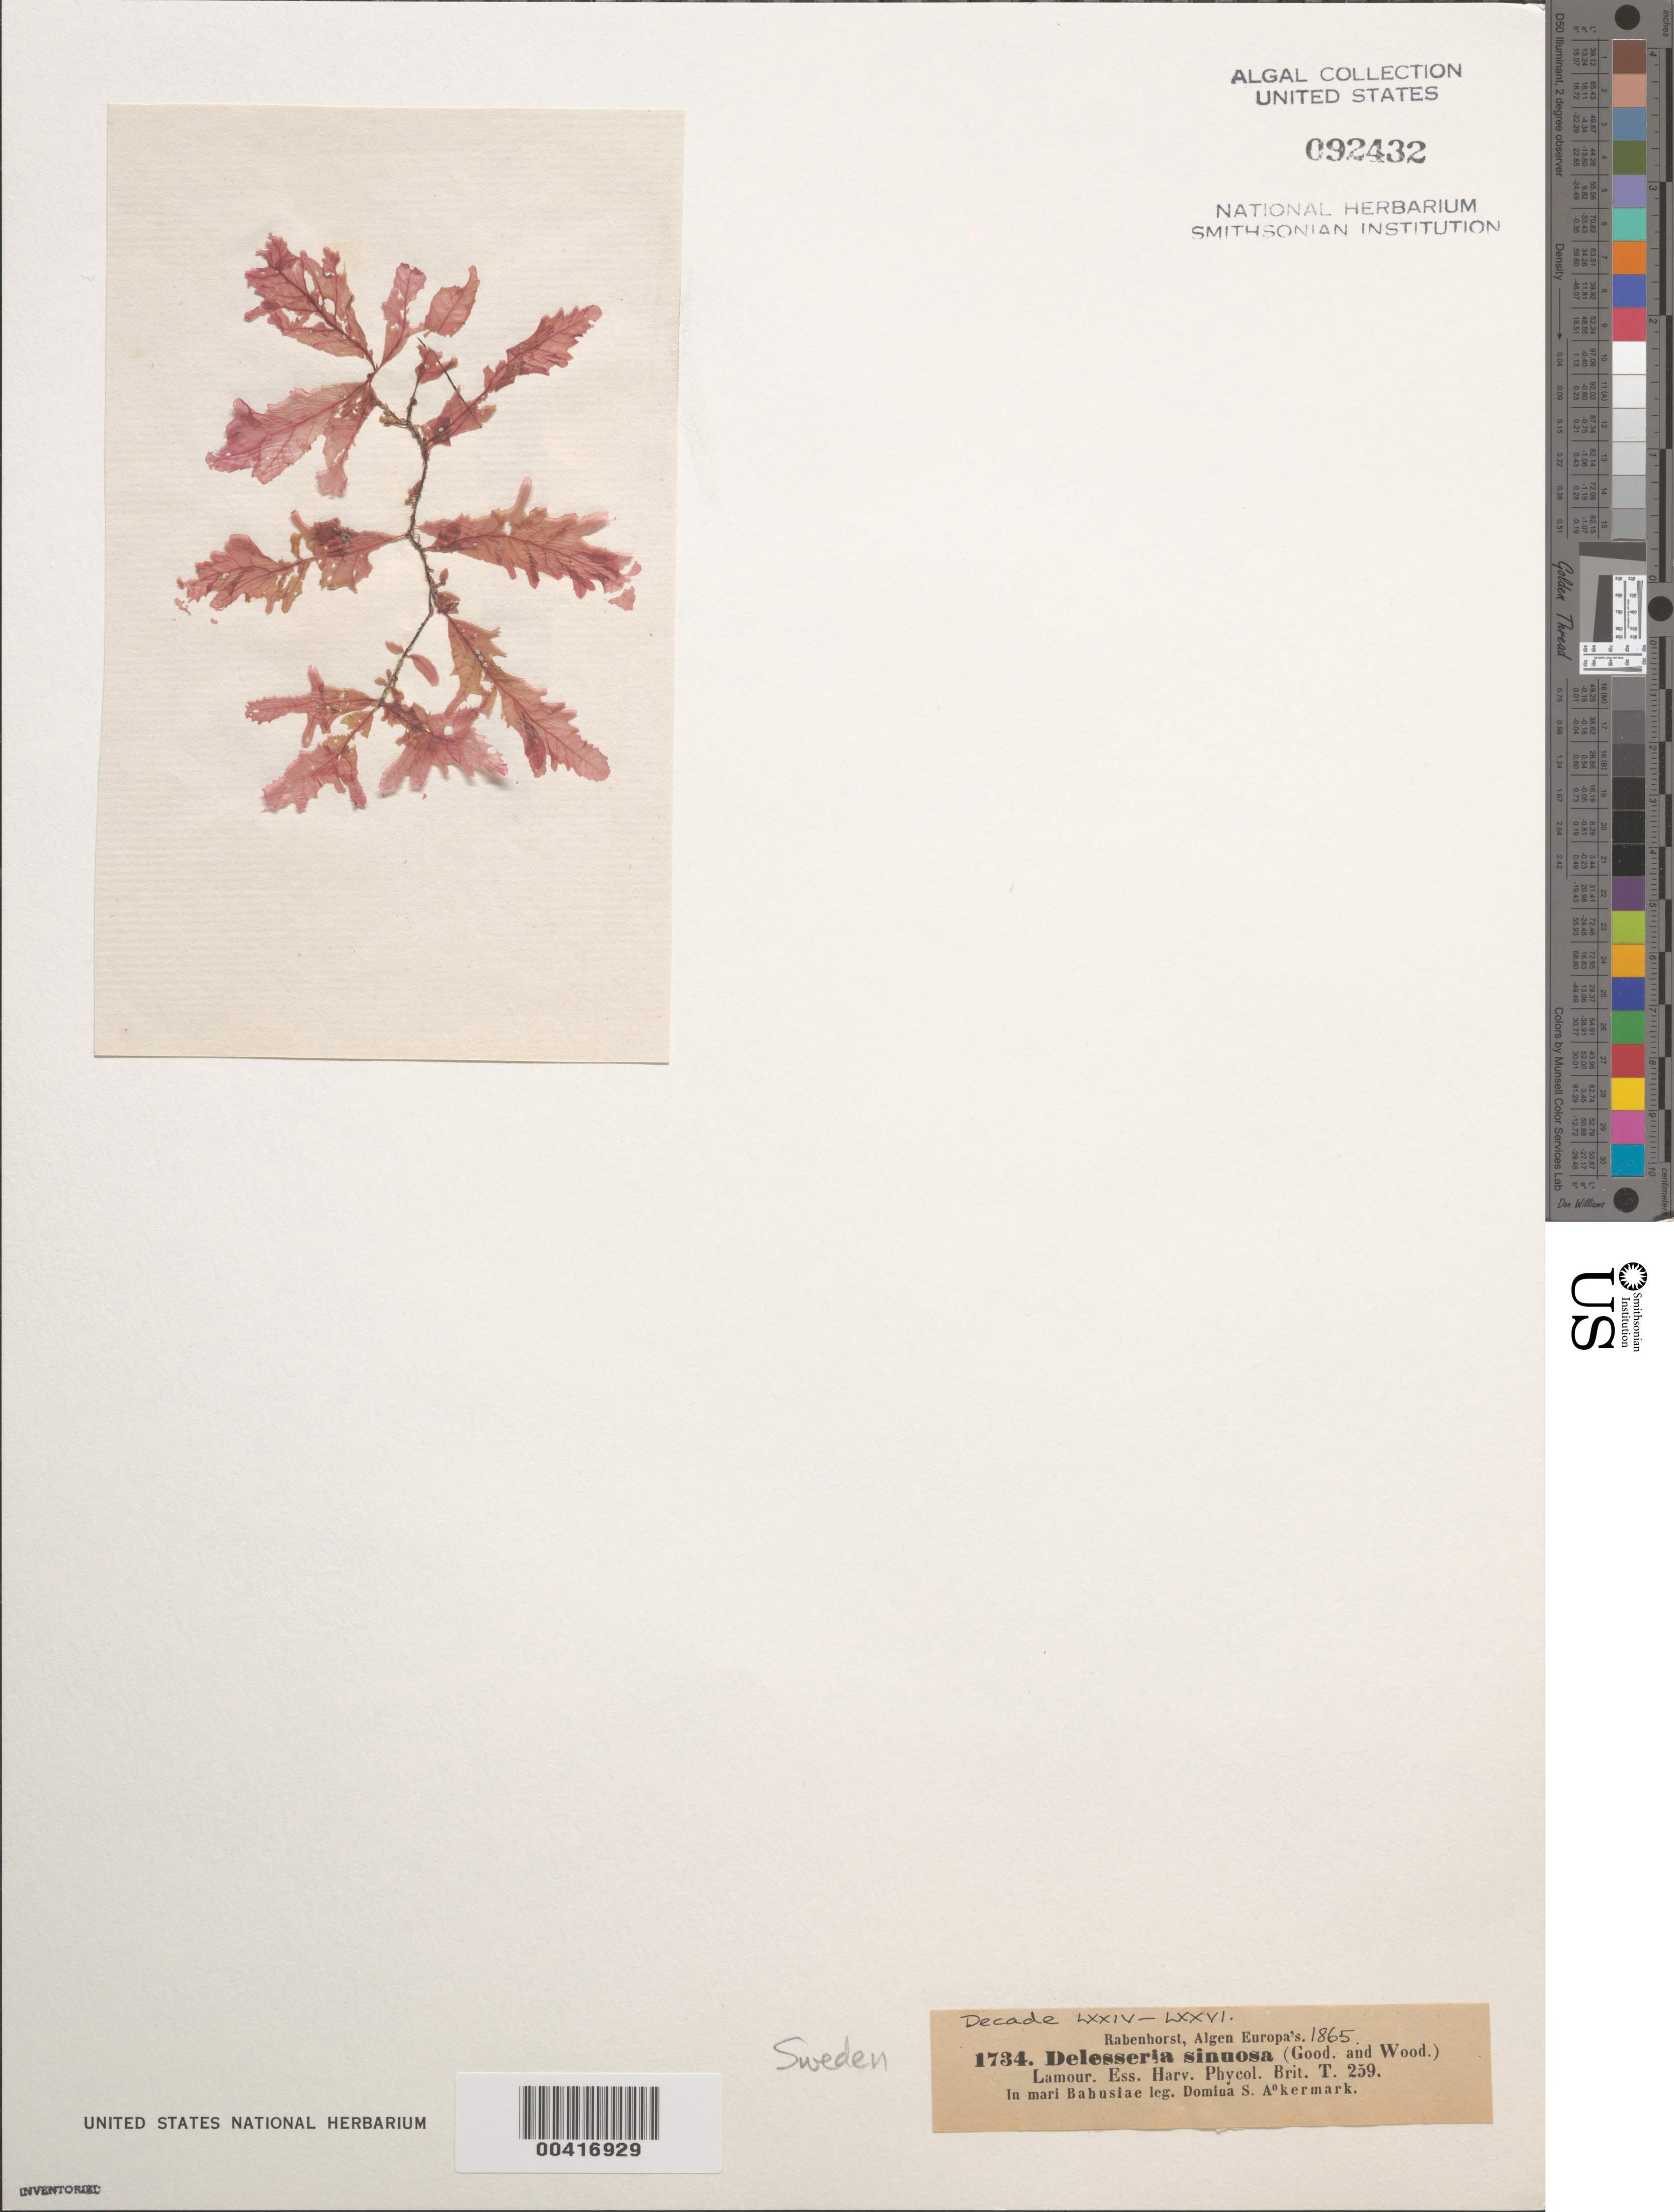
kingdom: Plantae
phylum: Rhodophyta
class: Florideophyceae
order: Ceramiales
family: Delesseriaceae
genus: Phycodrys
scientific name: Phycodrys rubens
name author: (L.) Batters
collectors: S. Akermark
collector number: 1734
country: Sweden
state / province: Västra Götaland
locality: Bohus bay (mari bahusiae)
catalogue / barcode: US 92432